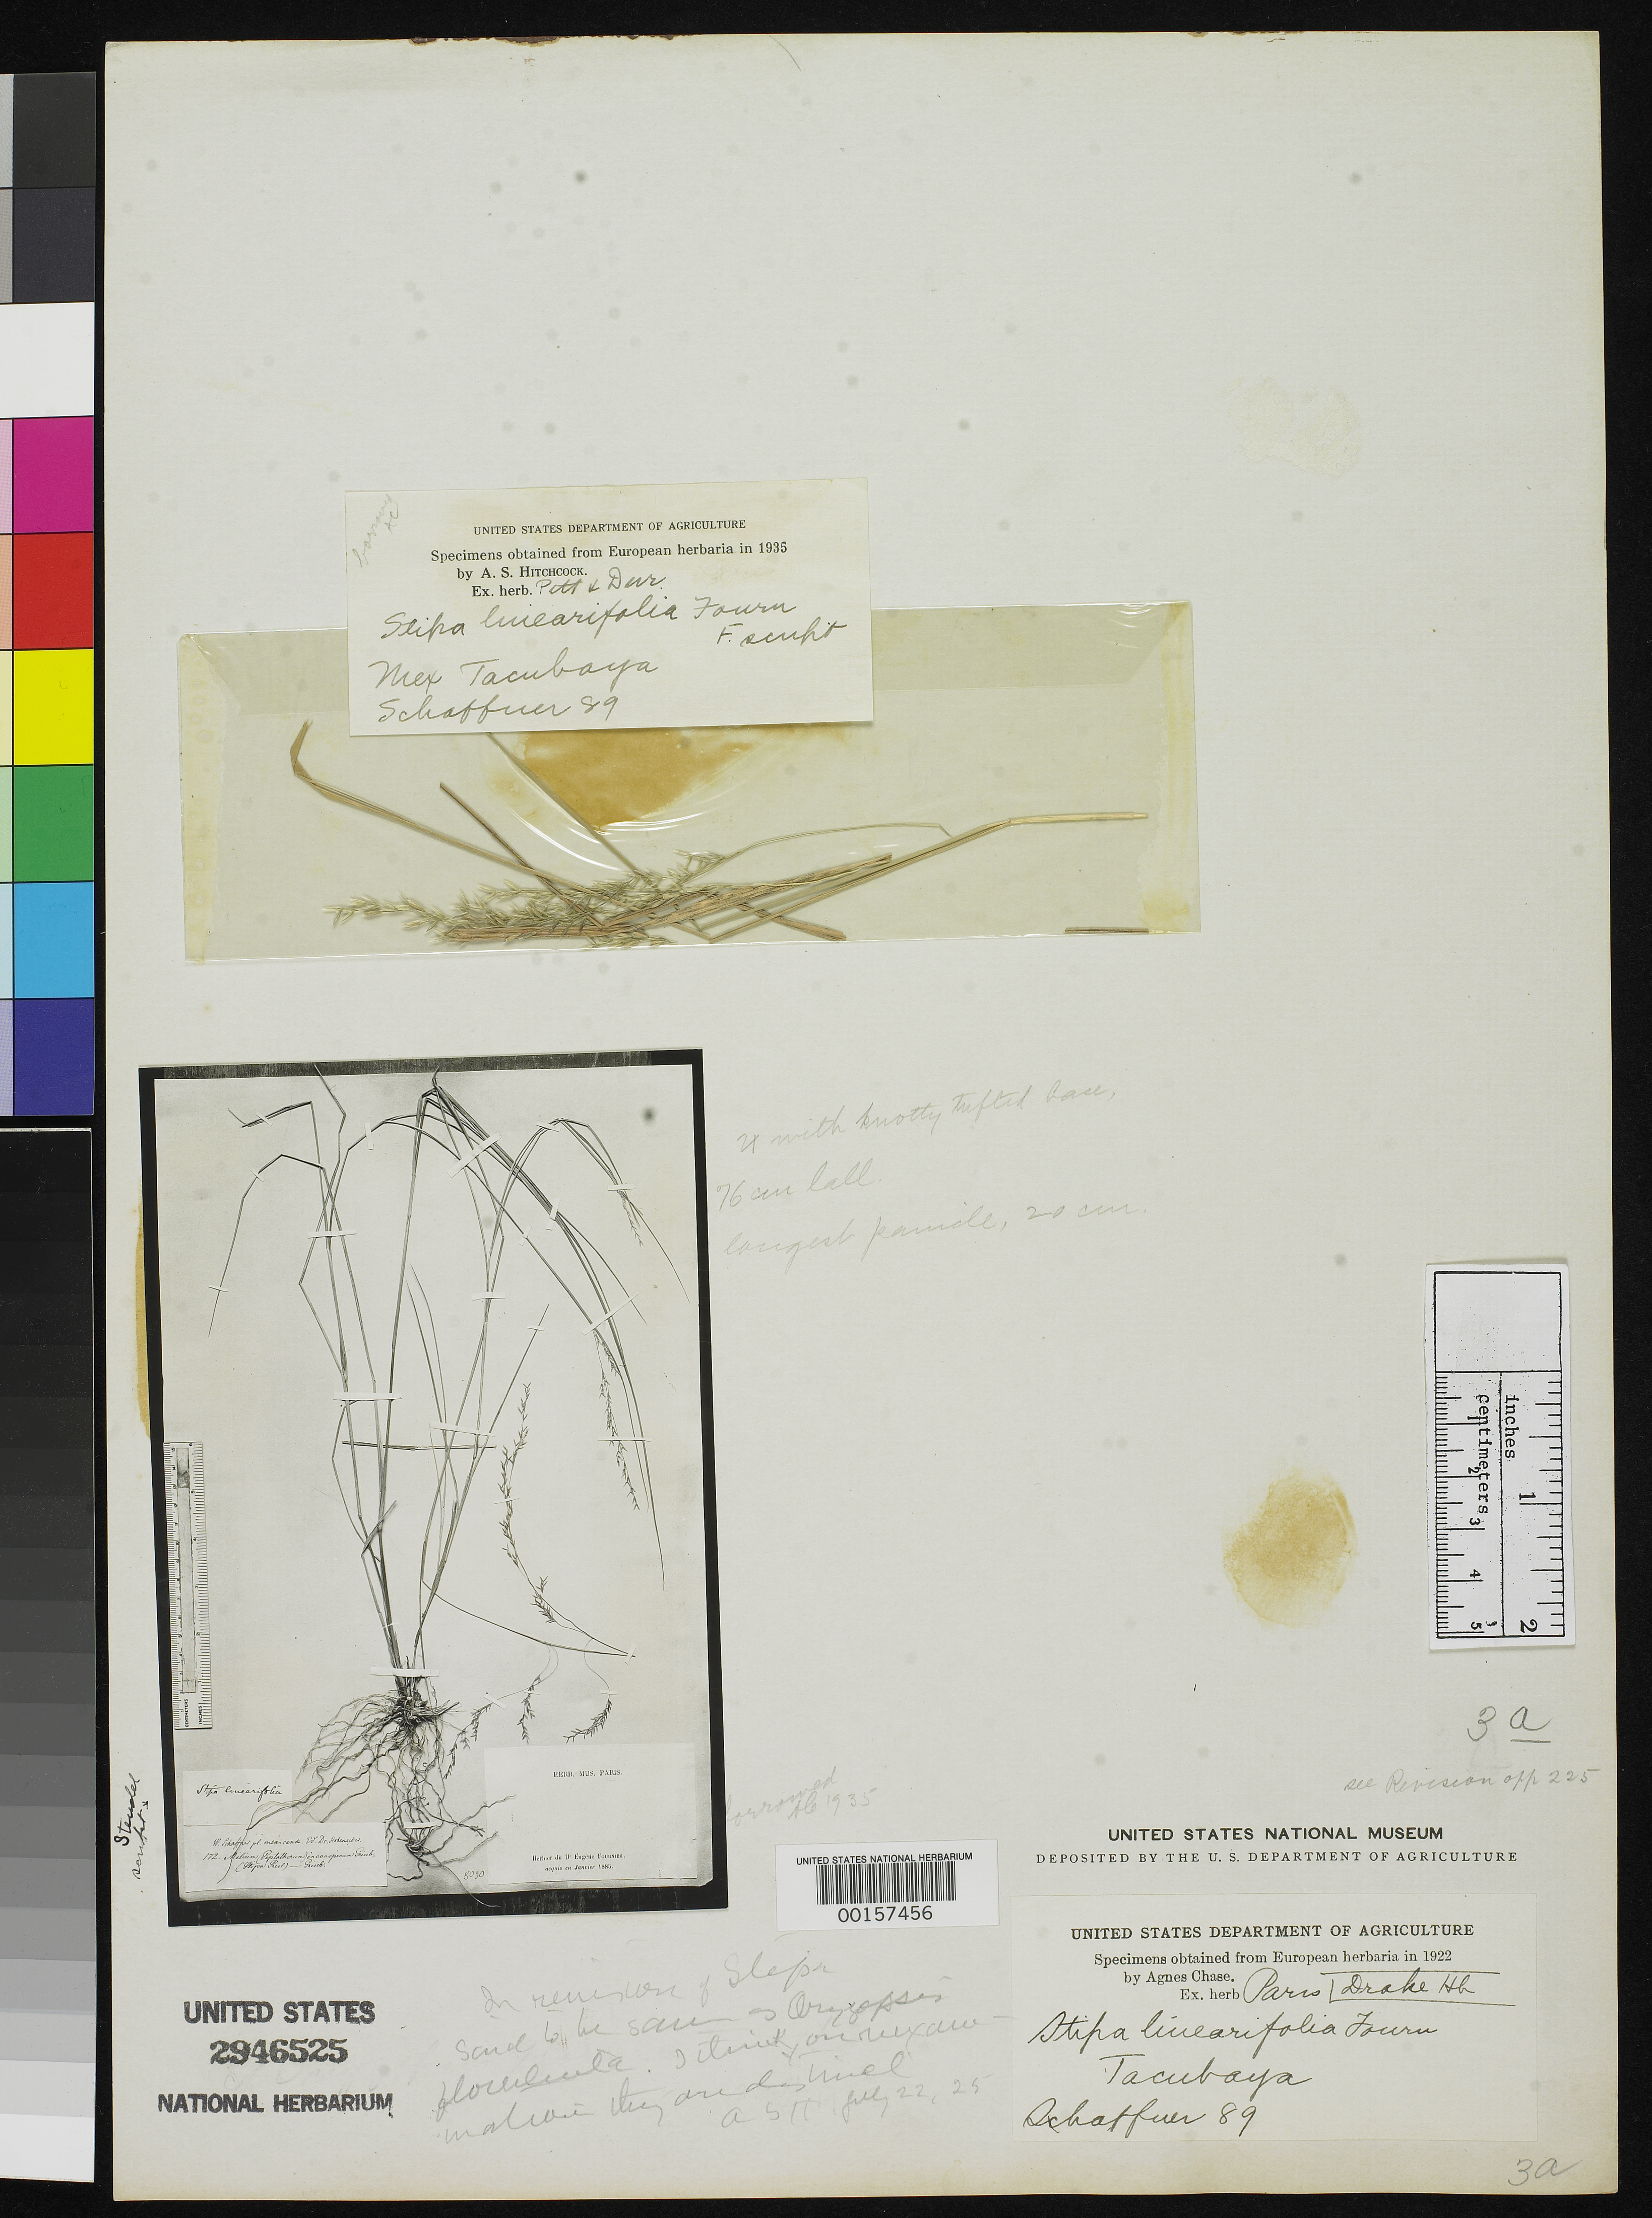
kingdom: Plantae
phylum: Tracheophyta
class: Liliopsida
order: Poales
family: Poaceae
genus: Stipa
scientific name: Stipa linearifolia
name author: E. Fourn.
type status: Type Fragment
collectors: J. G. Schaffner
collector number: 89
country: Mexico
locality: Tacubaya.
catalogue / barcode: US 2946525